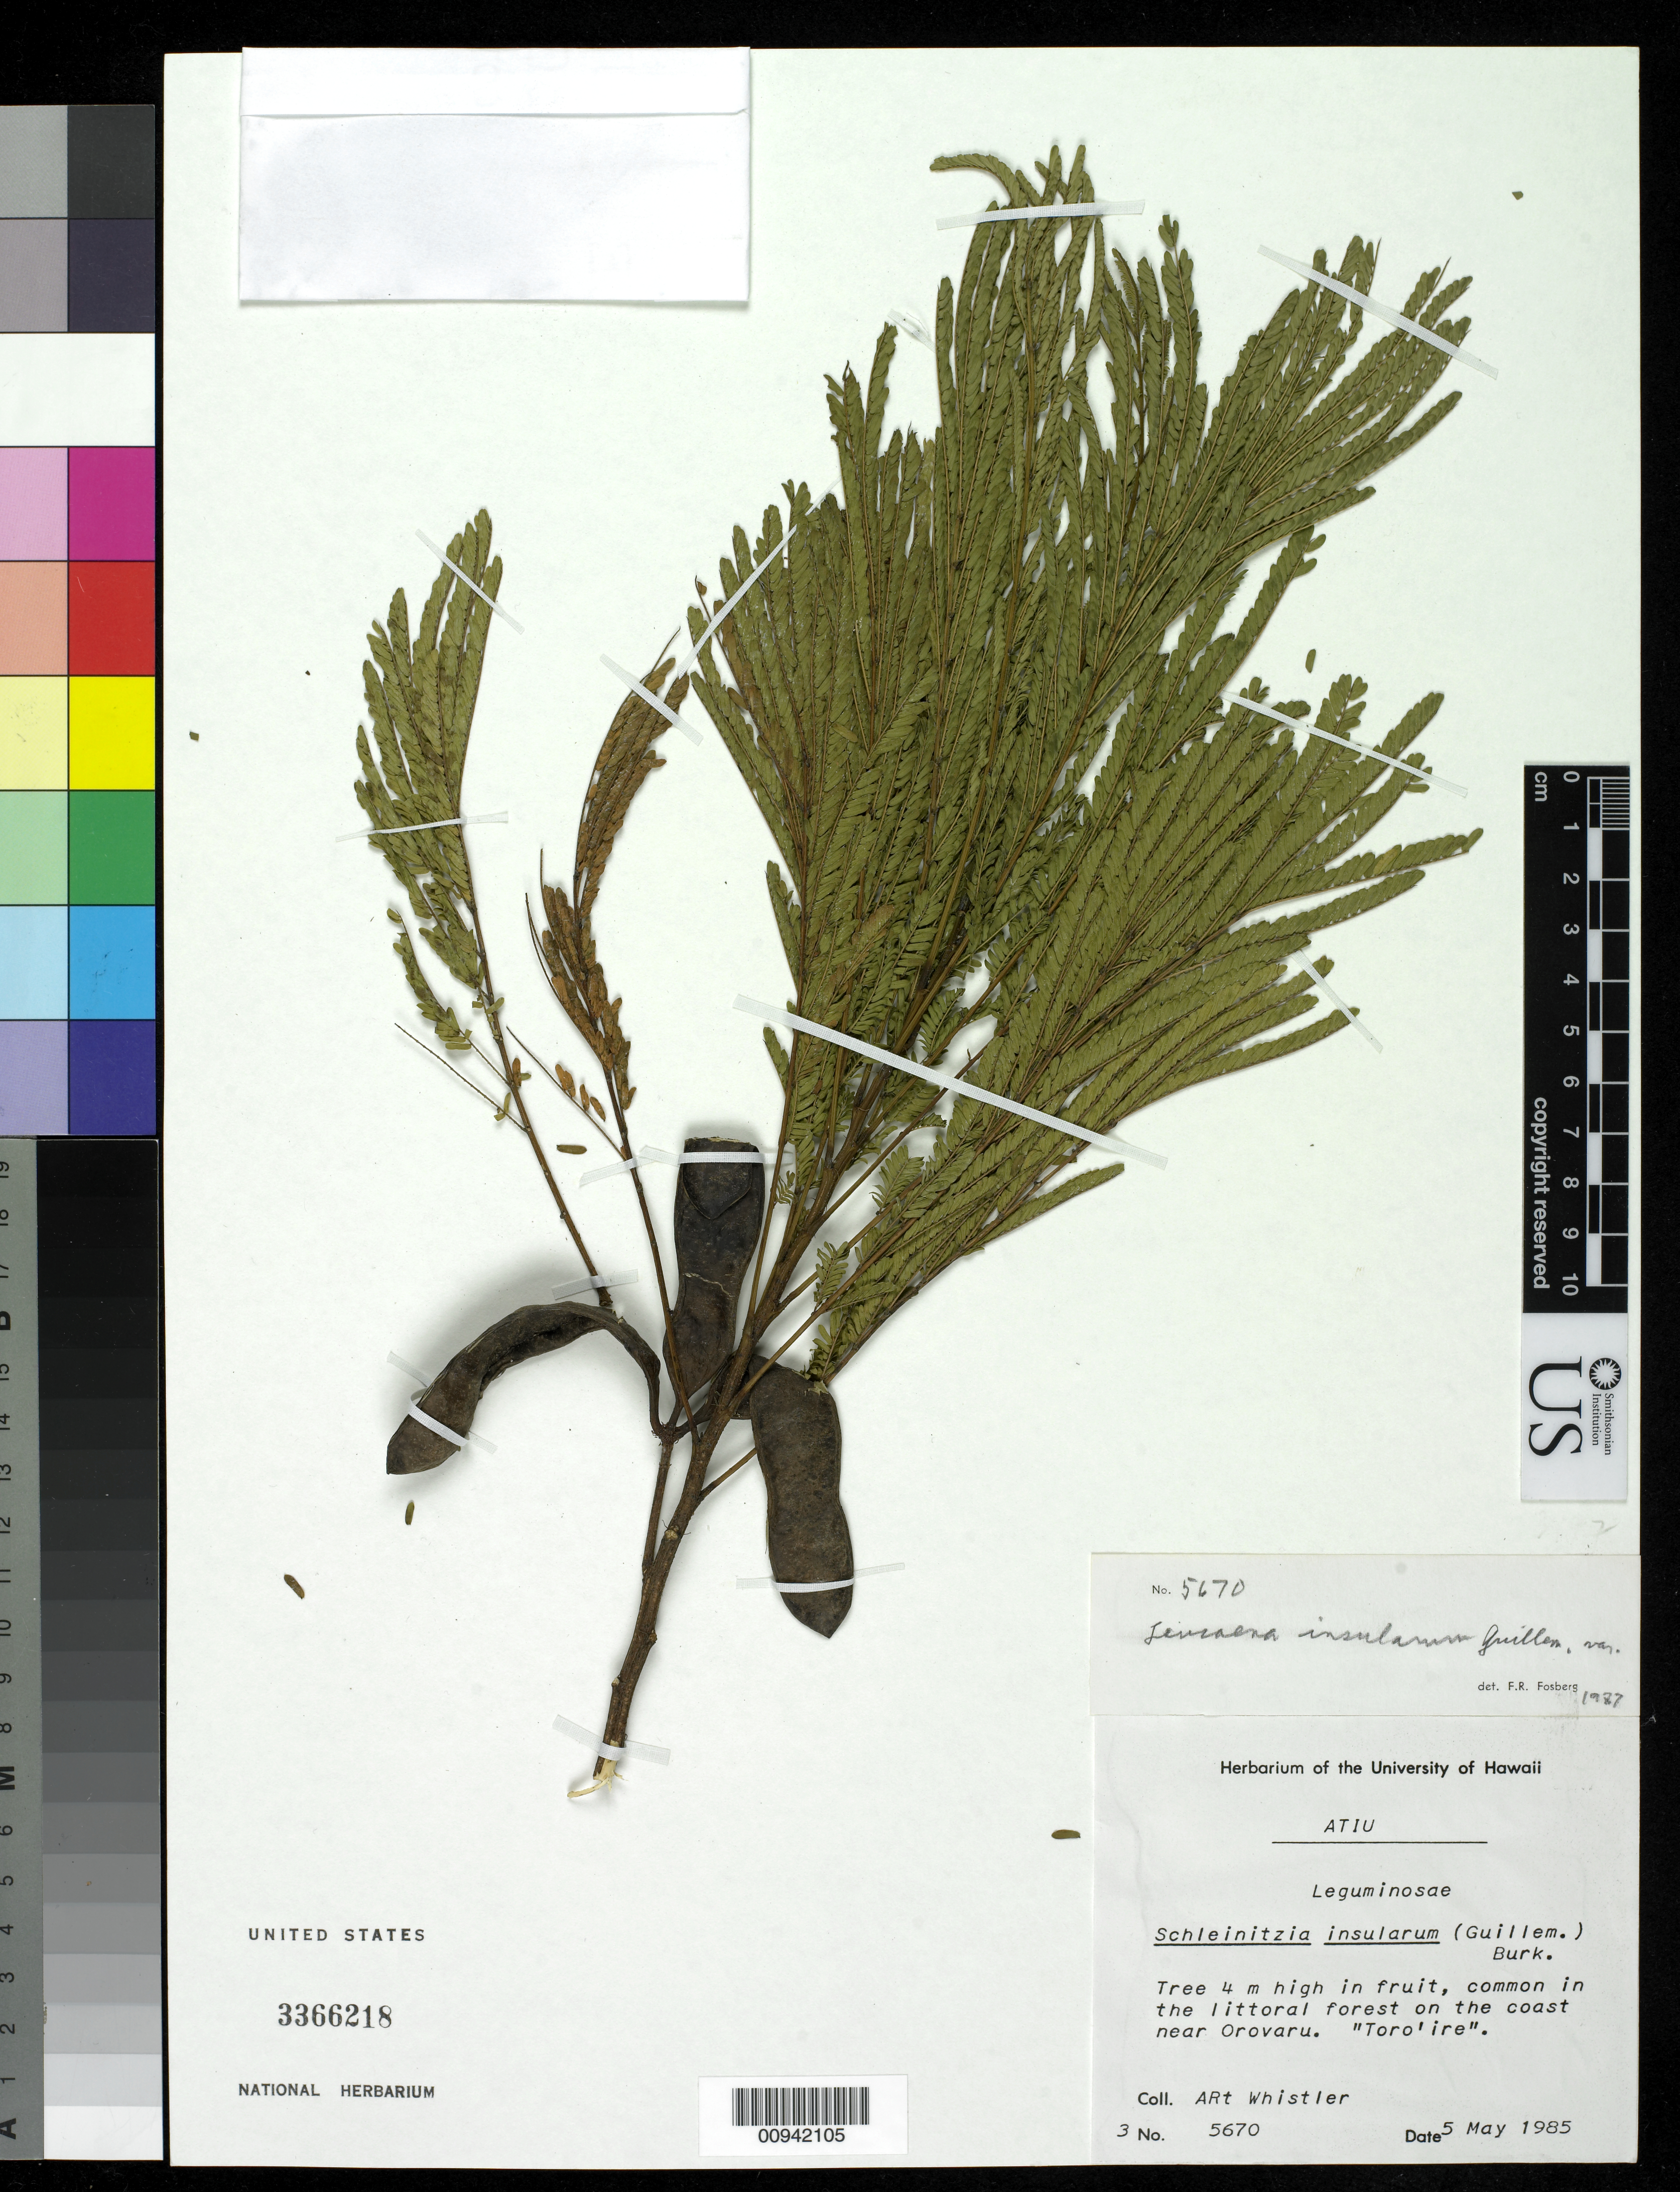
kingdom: Plantae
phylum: Tracheophyta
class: Magnoliopsida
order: Fabales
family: Fabaceae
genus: Schleinitzia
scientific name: Schleinitzia insularum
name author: (Guill.) Burkart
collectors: A. Whistler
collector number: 5670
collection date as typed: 05 May 1985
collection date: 1985-05-05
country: Cook Islands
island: Atiu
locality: Near Orovaru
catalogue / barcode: US 3366218